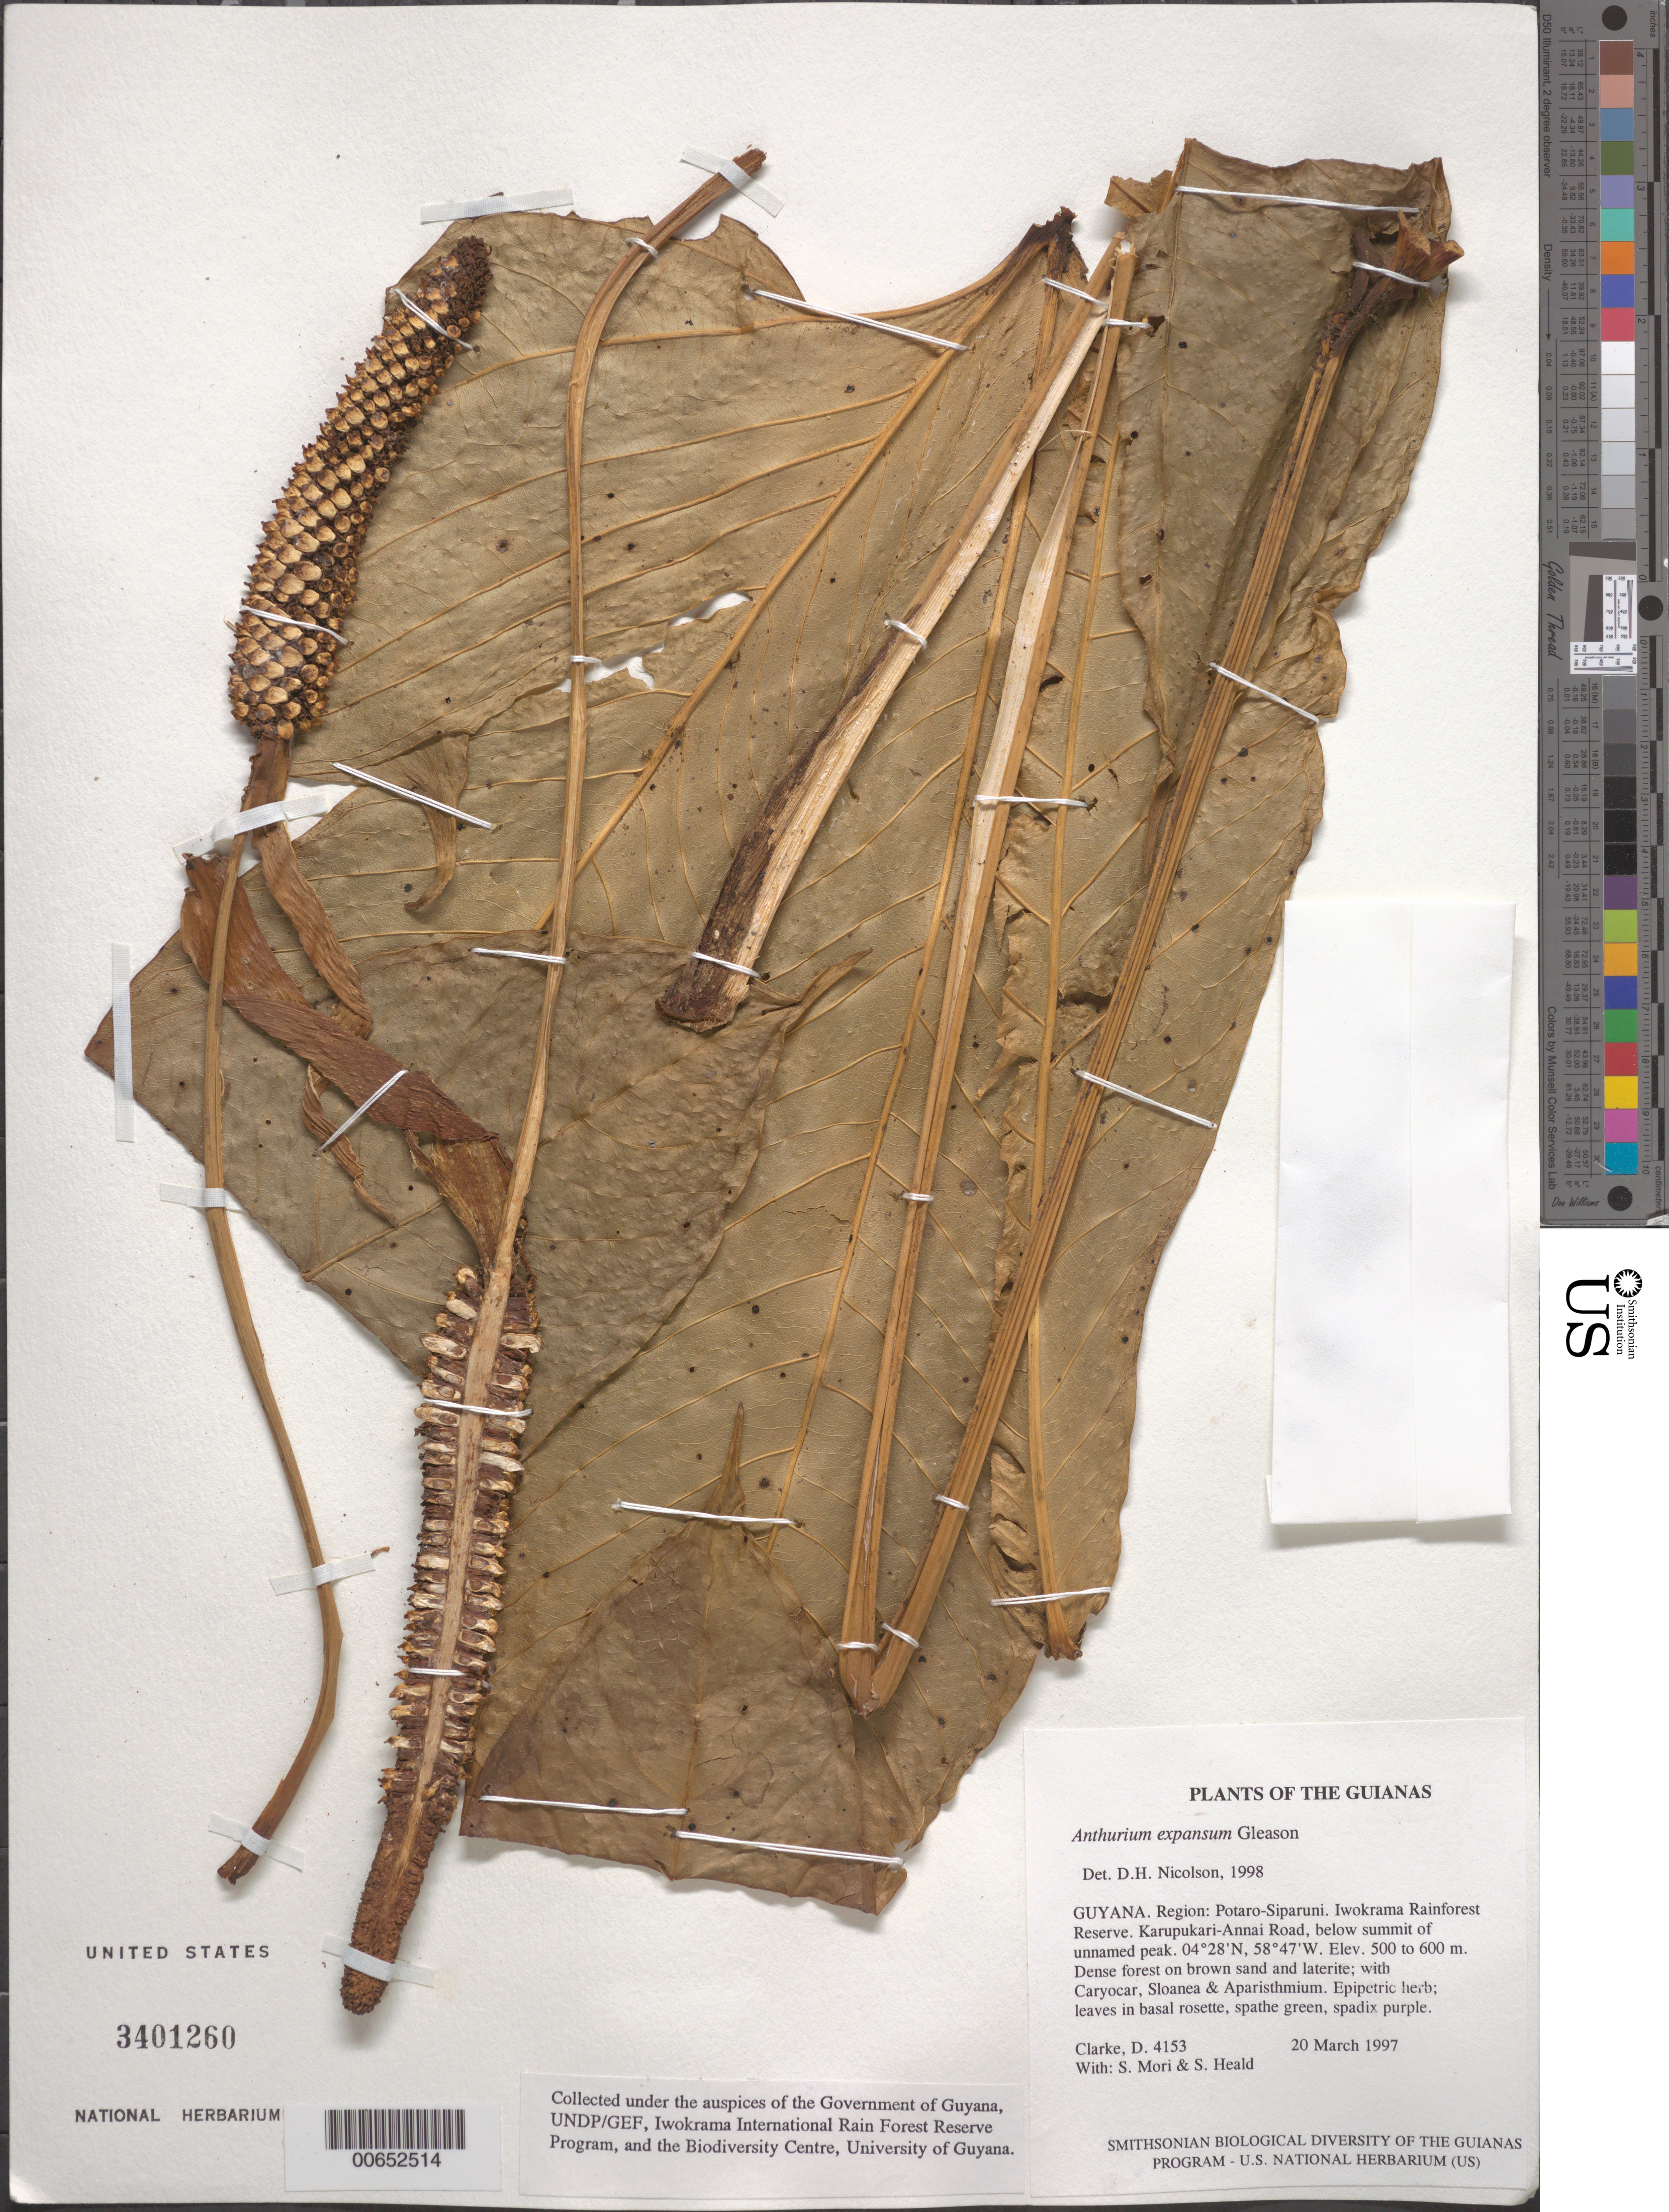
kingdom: Plantae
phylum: Tracheophyta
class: Liliopsida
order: Alismatales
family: Araceae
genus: Anthurium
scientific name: Anthurium expansum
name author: Gleason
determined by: Nicolson, Dan H.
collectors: H. D. Clarke, S. Mori & S. Heald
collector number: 4153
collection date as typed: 20 March 1997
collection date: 1997-03-20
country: Guyana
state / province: Potaro-Siparuni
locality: Iwokrama Rainforest Reserve. Karupukari-Annai Road, below summit of unnamed peak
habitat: Dense forest on brown sand and laterite; with Caryocar, Sloanea & Aparisthmium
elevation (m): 500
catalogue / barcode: US 3401260